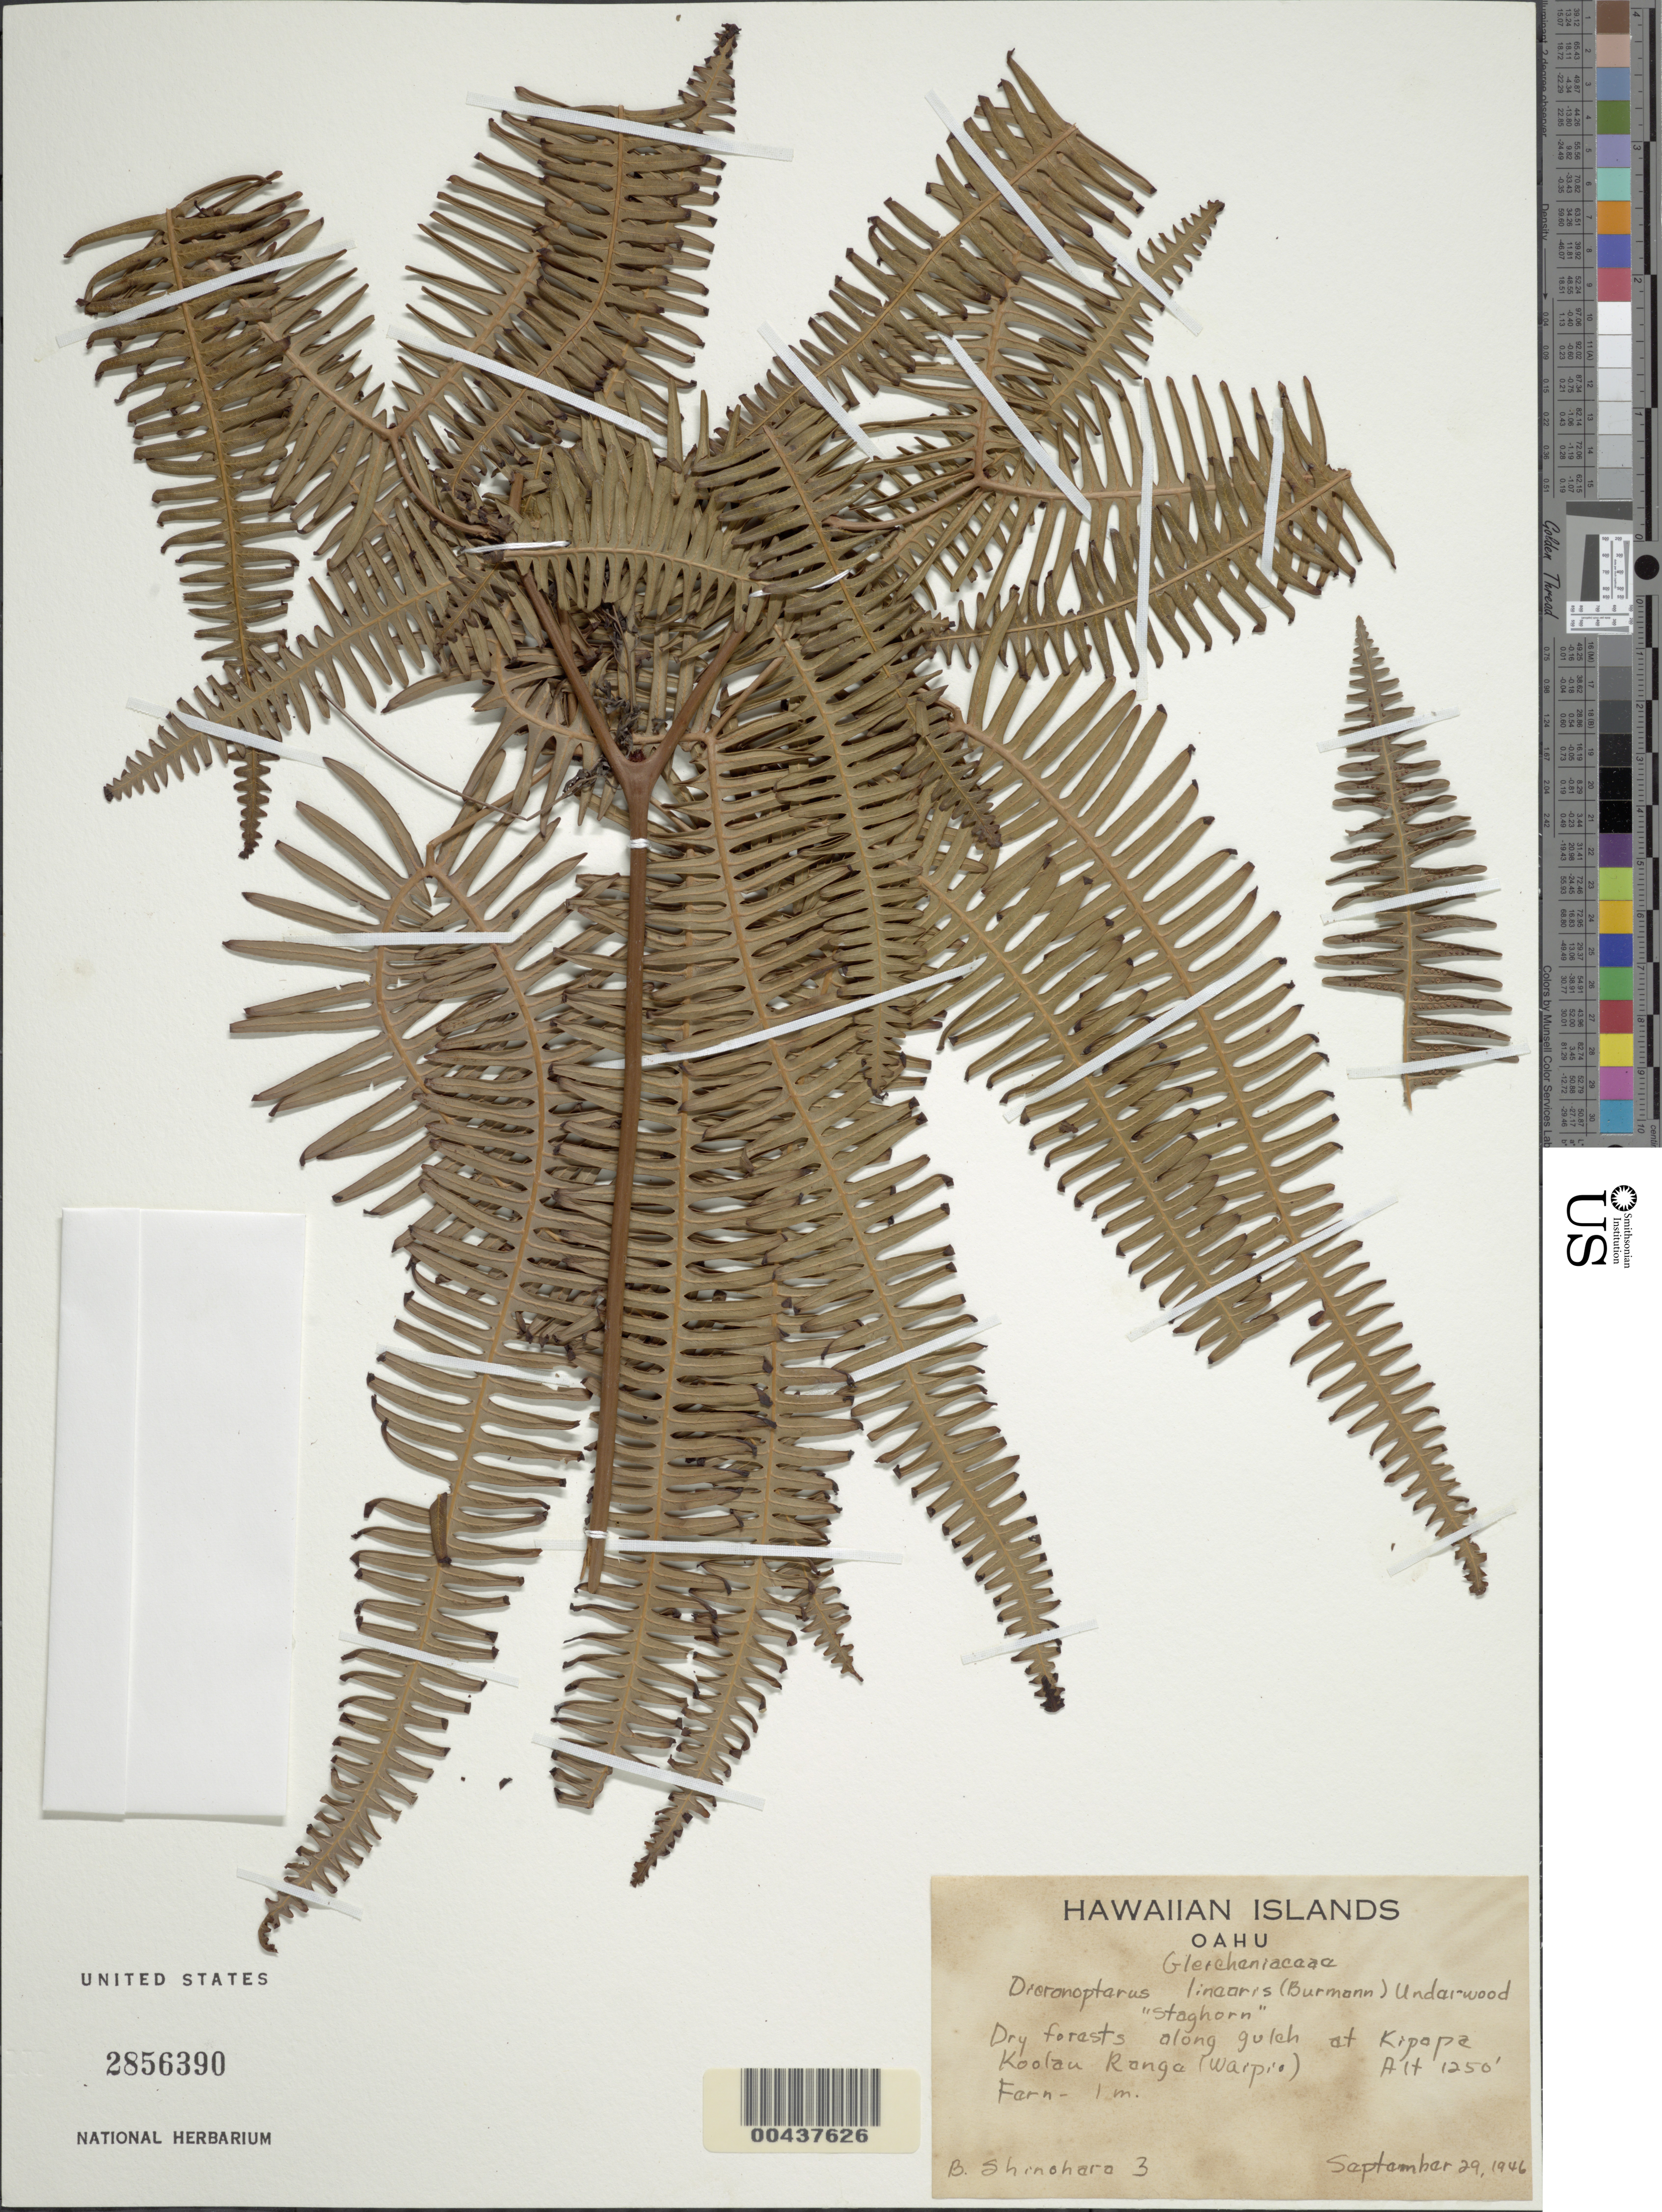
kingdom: Plantae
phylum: Tracheophyta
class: Polypodiopsida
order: Gleicheniales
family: Gleicheniaceae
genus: Dicranopteris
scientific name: Dicranopteris linearis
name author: (Burm. f.) Underw.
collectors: B. Sinohara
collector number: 3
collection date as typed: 29 Sep 1946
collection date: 1946-09-29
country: United States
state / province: Hawaii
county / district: Honolulu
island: Oahu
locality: along gulch at Kipapa, Koolau Range (Waipio)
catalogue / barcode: US 2856390